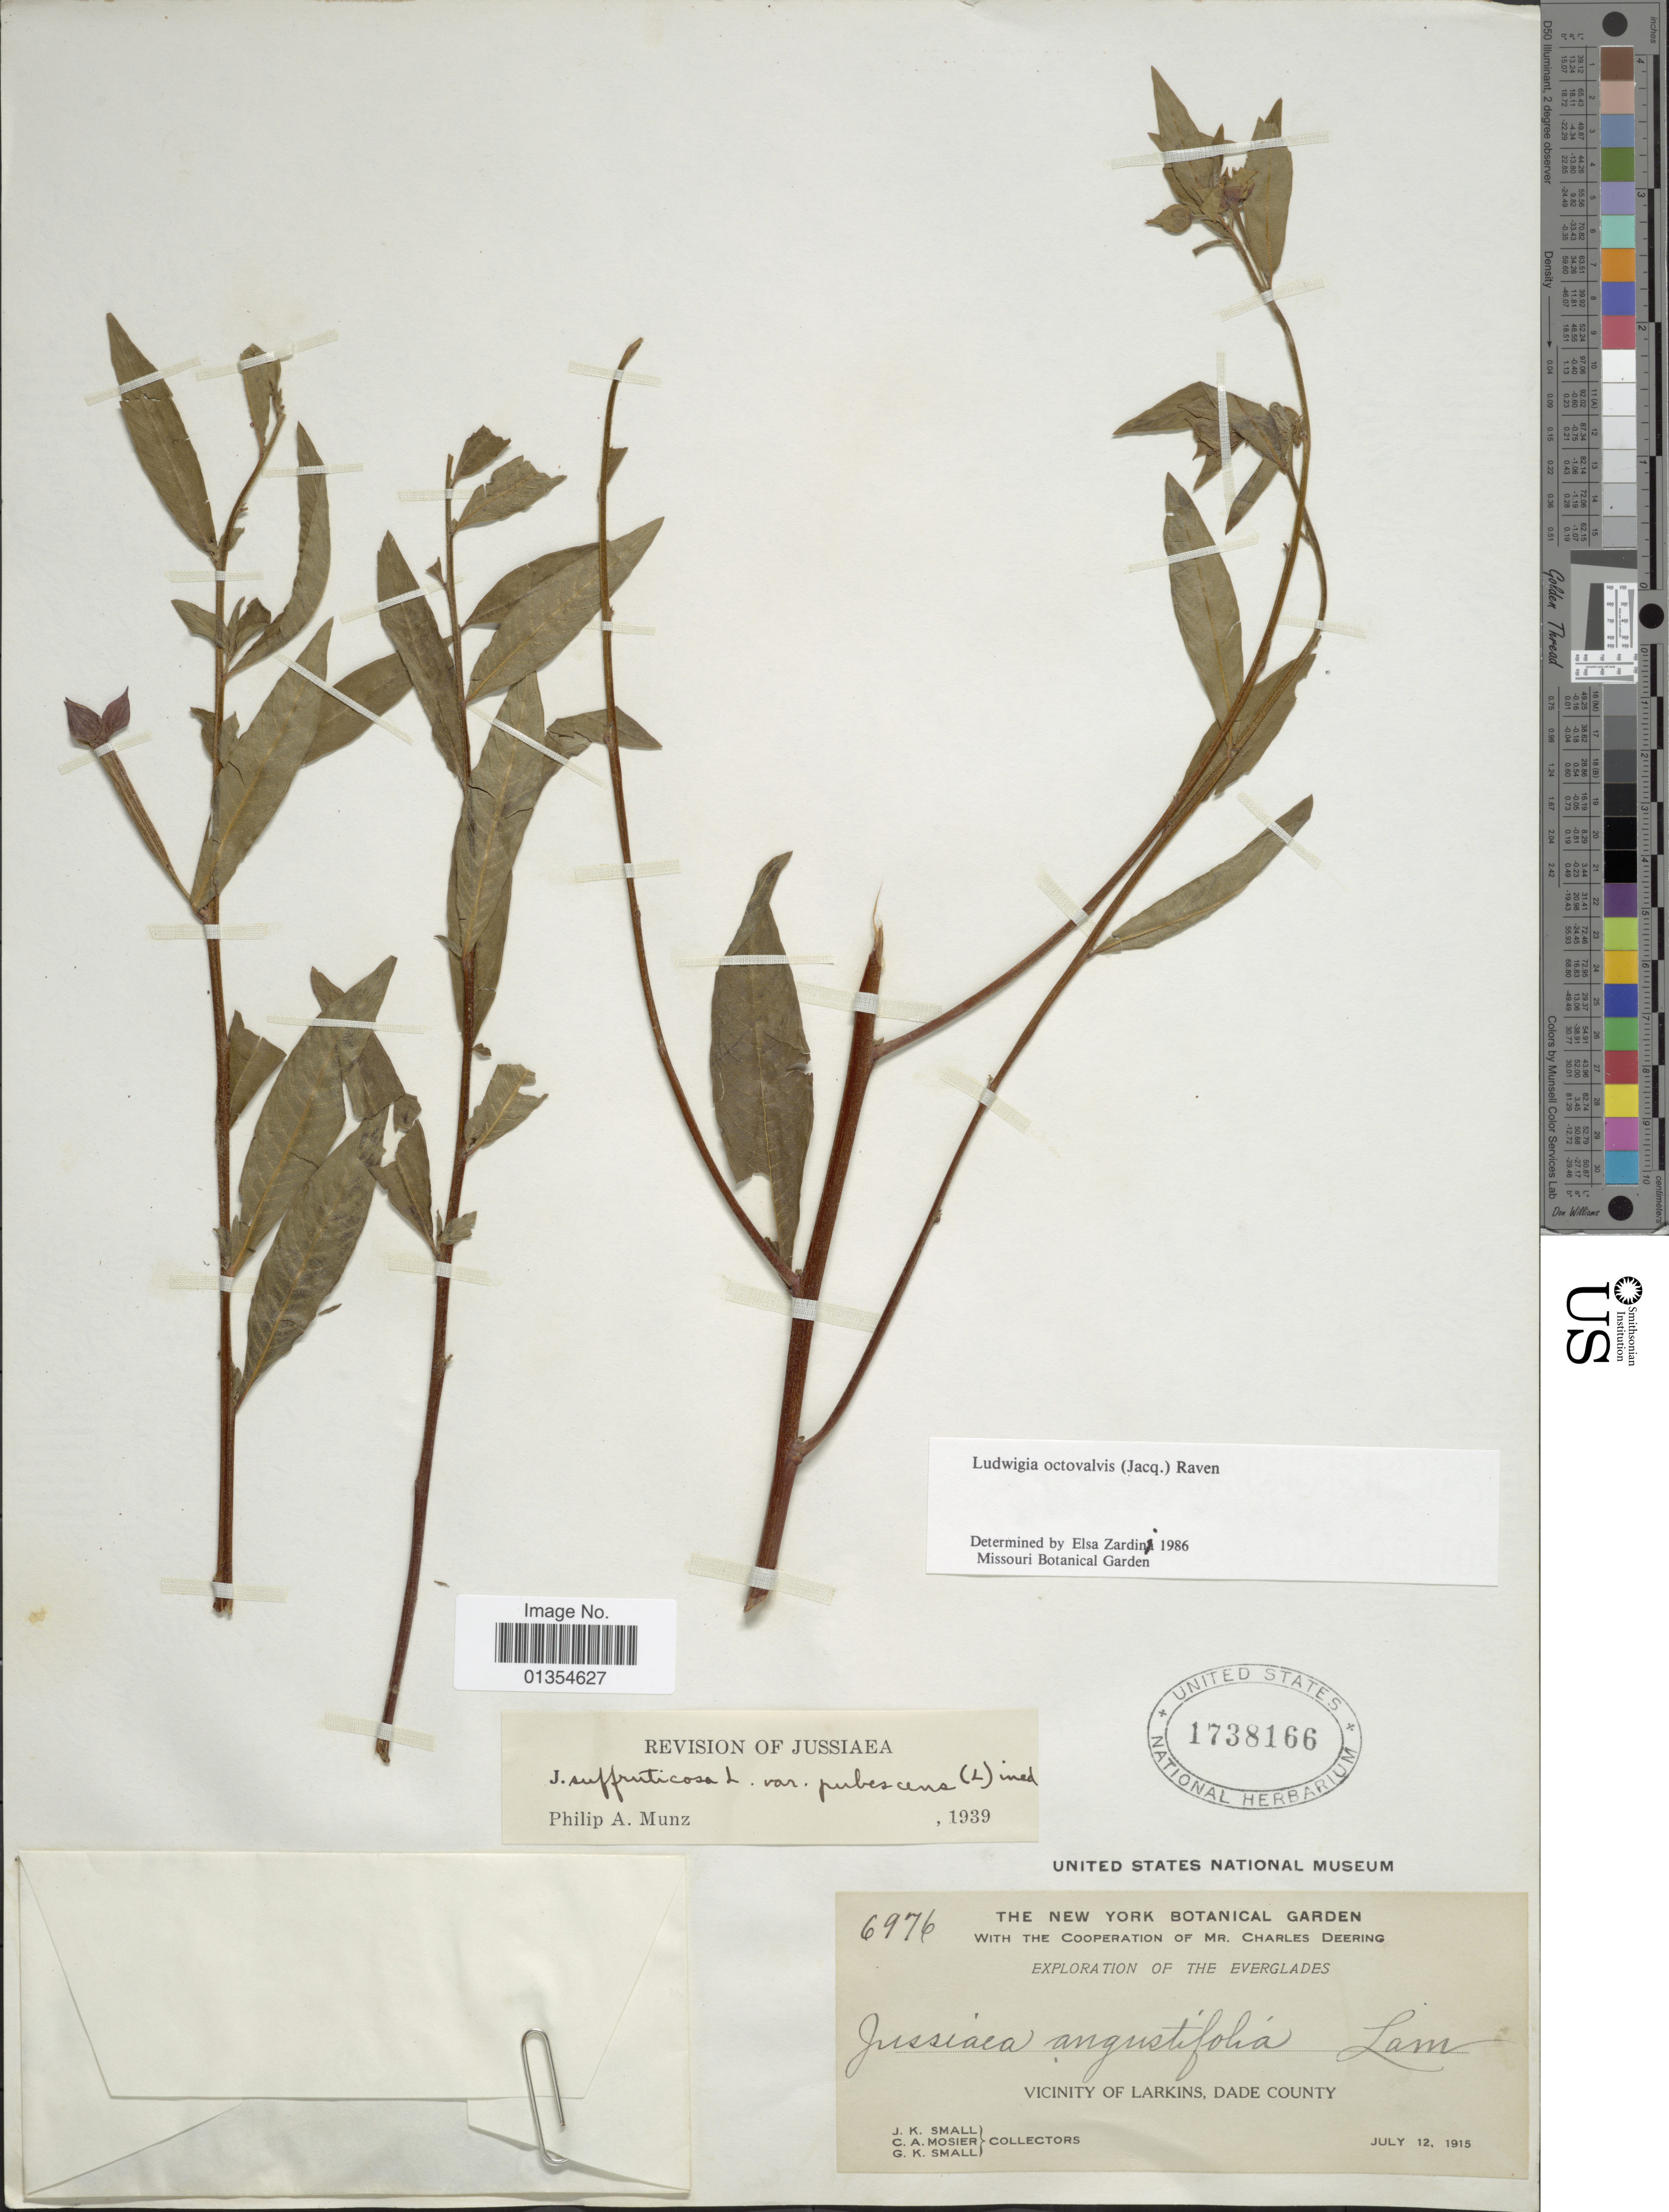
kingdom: Plantae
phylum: Tracheophyta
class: Magnoliopsida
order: Myrtales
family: Onagraceae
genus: Ludwigia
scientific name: Ludwigia octovalvis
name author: (Jacq.) P.H. Raven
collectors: J. K. Small, C. A. Mosier & G. K. Small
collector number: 6976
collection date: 1915-07-12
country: United States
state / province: Florida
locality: Everglades, Vicinity of Larkins, Dade County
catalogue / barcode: US 1738166